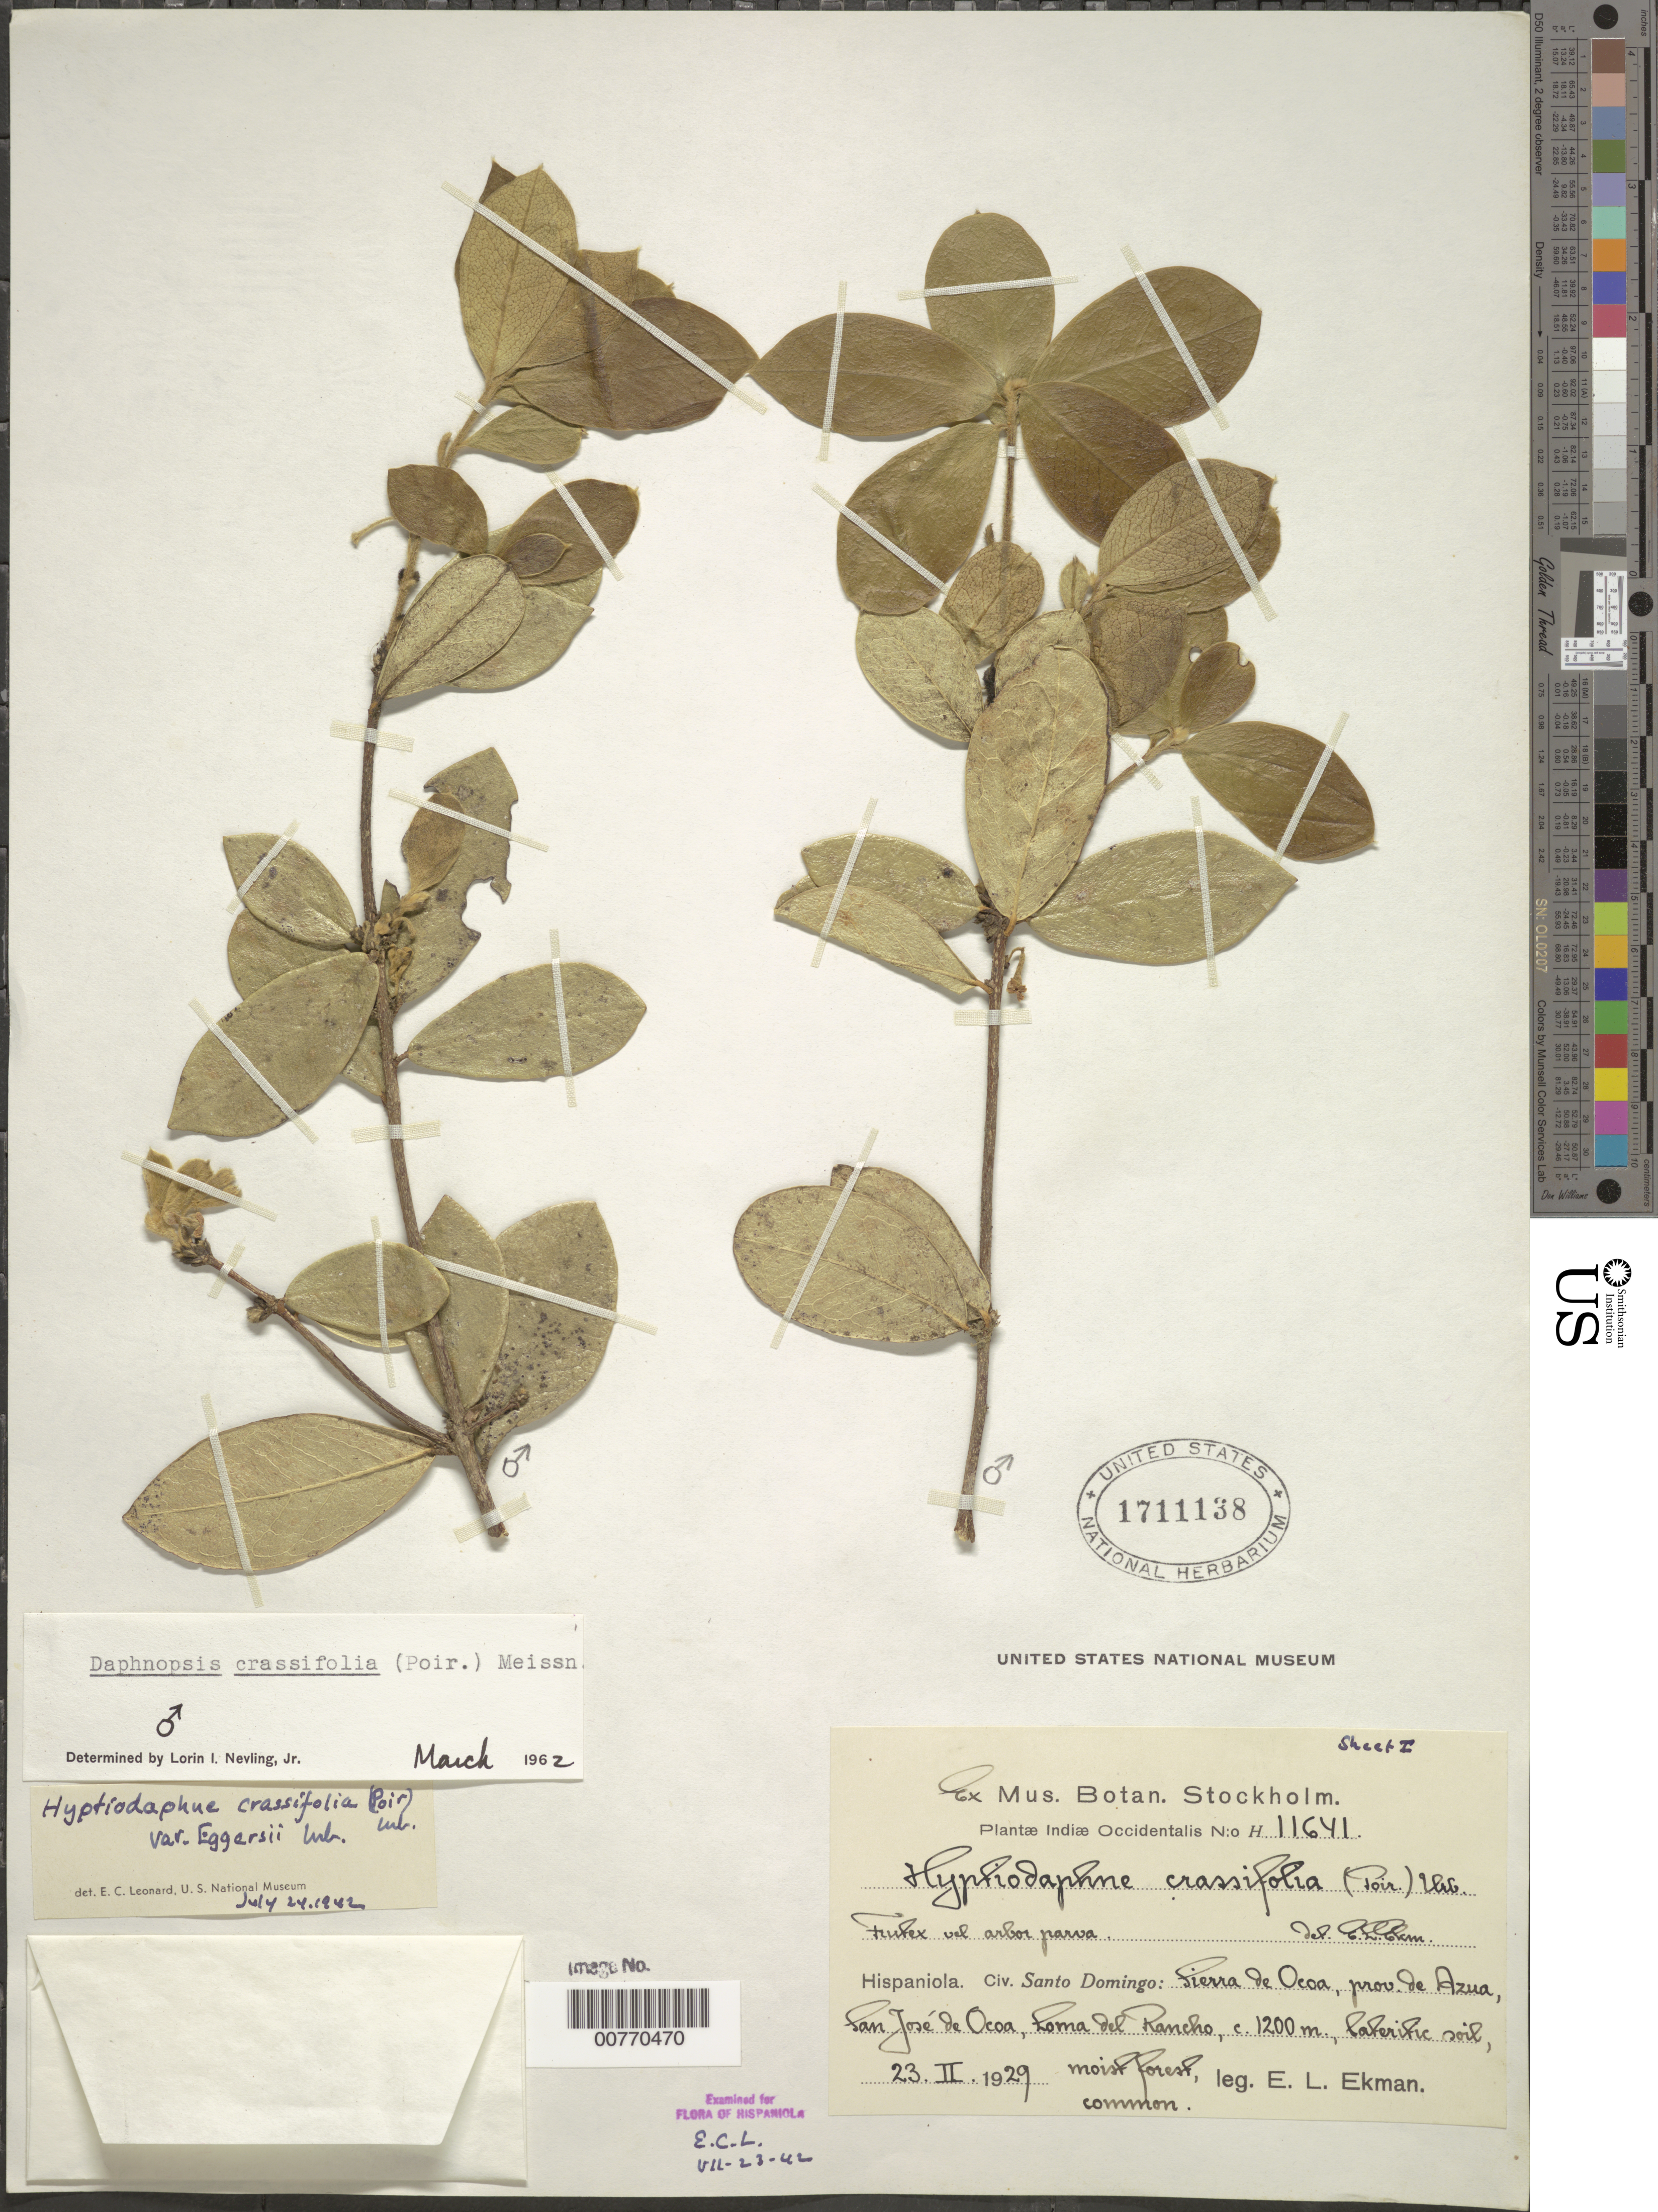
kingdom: Plantae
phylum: Tracheophyta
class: Magnoliopsida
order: Malvales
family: Thymelaeaceae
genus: Daphnopsis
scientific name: Daphnopsis crassifolia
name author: (Poir.) Meisn.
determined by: Nevling, L. I., Jr.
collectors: E. L. Ekman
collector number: H 11641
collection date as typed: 23 Feb 1929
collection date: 1929-02-23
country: Dominican Republic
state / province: Azua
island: Hispaniola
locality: Sierra de Ocoa, San José de Ocoa, Loma del Rancho.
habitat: Moist forest, lateritic soil.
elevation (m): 1200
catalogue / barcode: US 1711138